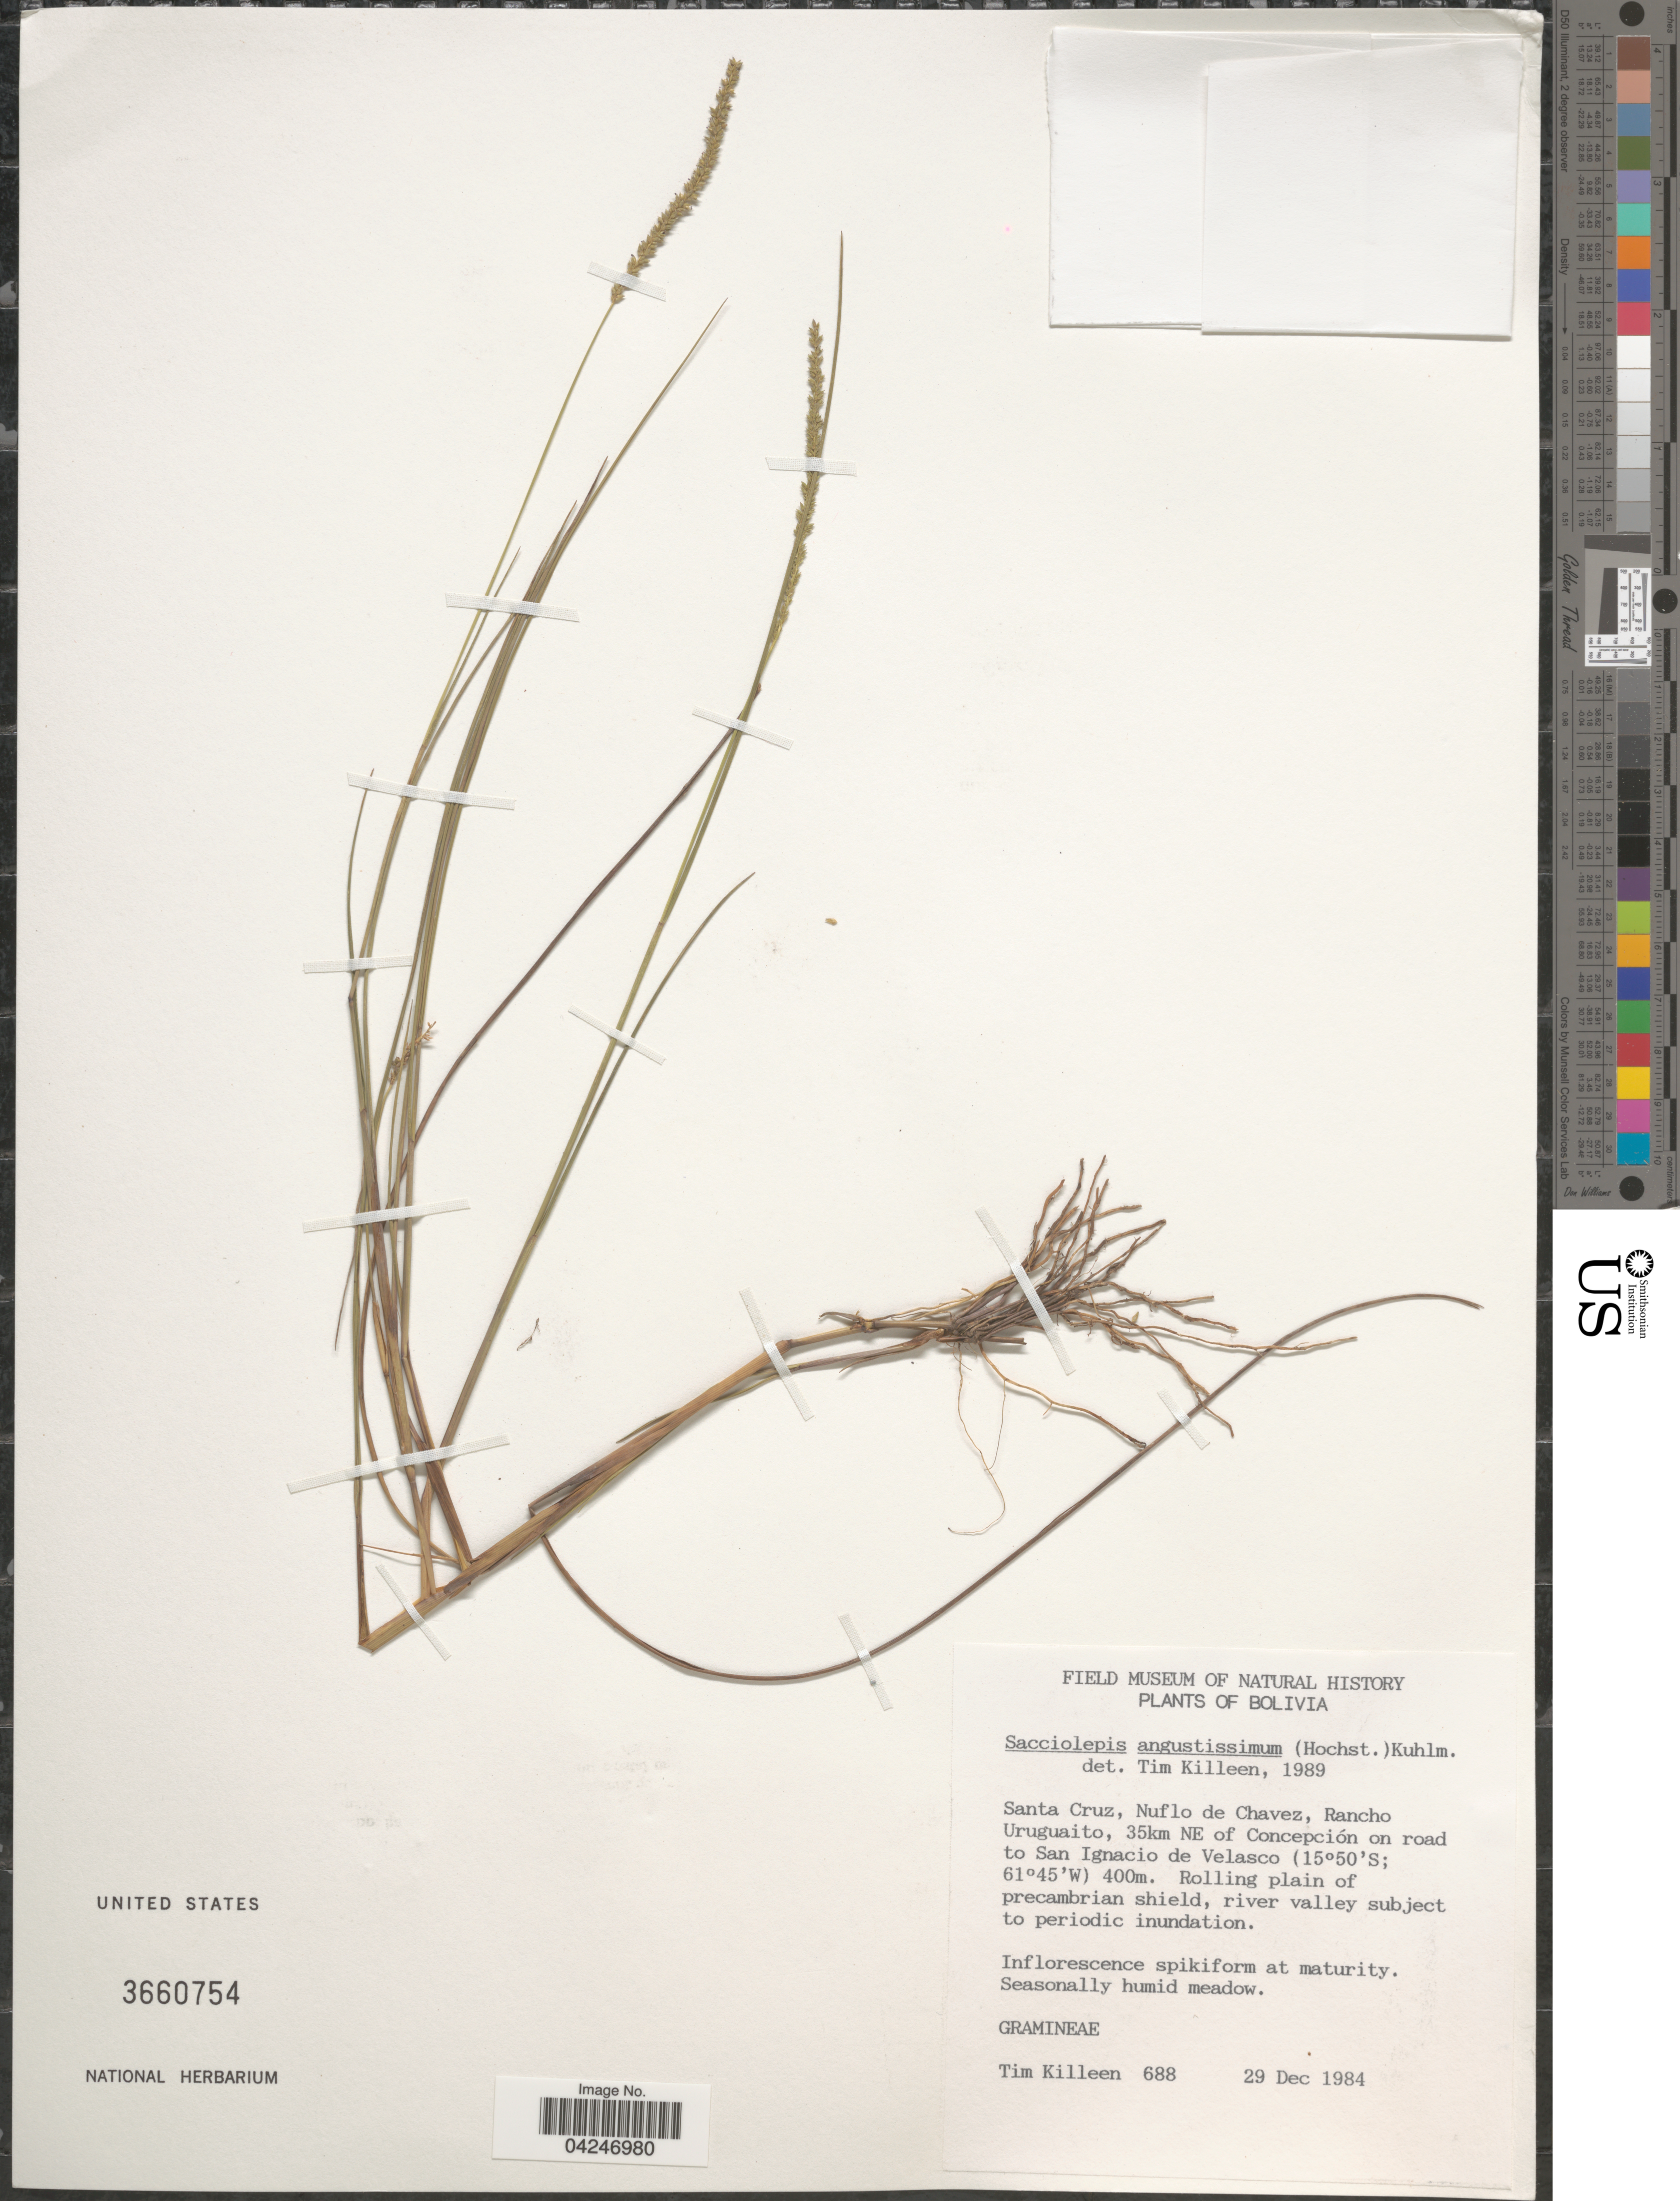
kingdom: Plantae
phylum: Tracheophyta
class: Liliopsida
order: Poales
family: Poaceae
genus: Sacciolepis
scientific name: Sacciolepis angustissima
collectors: T. J. Killeen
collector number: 688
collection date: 1984-12-29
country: Bolivia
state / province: Santa Cruz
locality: Nuflo de Chavez, Rancho Uruguaito, 35km NE of Concepción on road to San Ignacio de Velasco. Rolling plain of precambrian shield, river valley subject to periodic inundation.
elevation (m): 400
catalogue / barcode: US 3660754